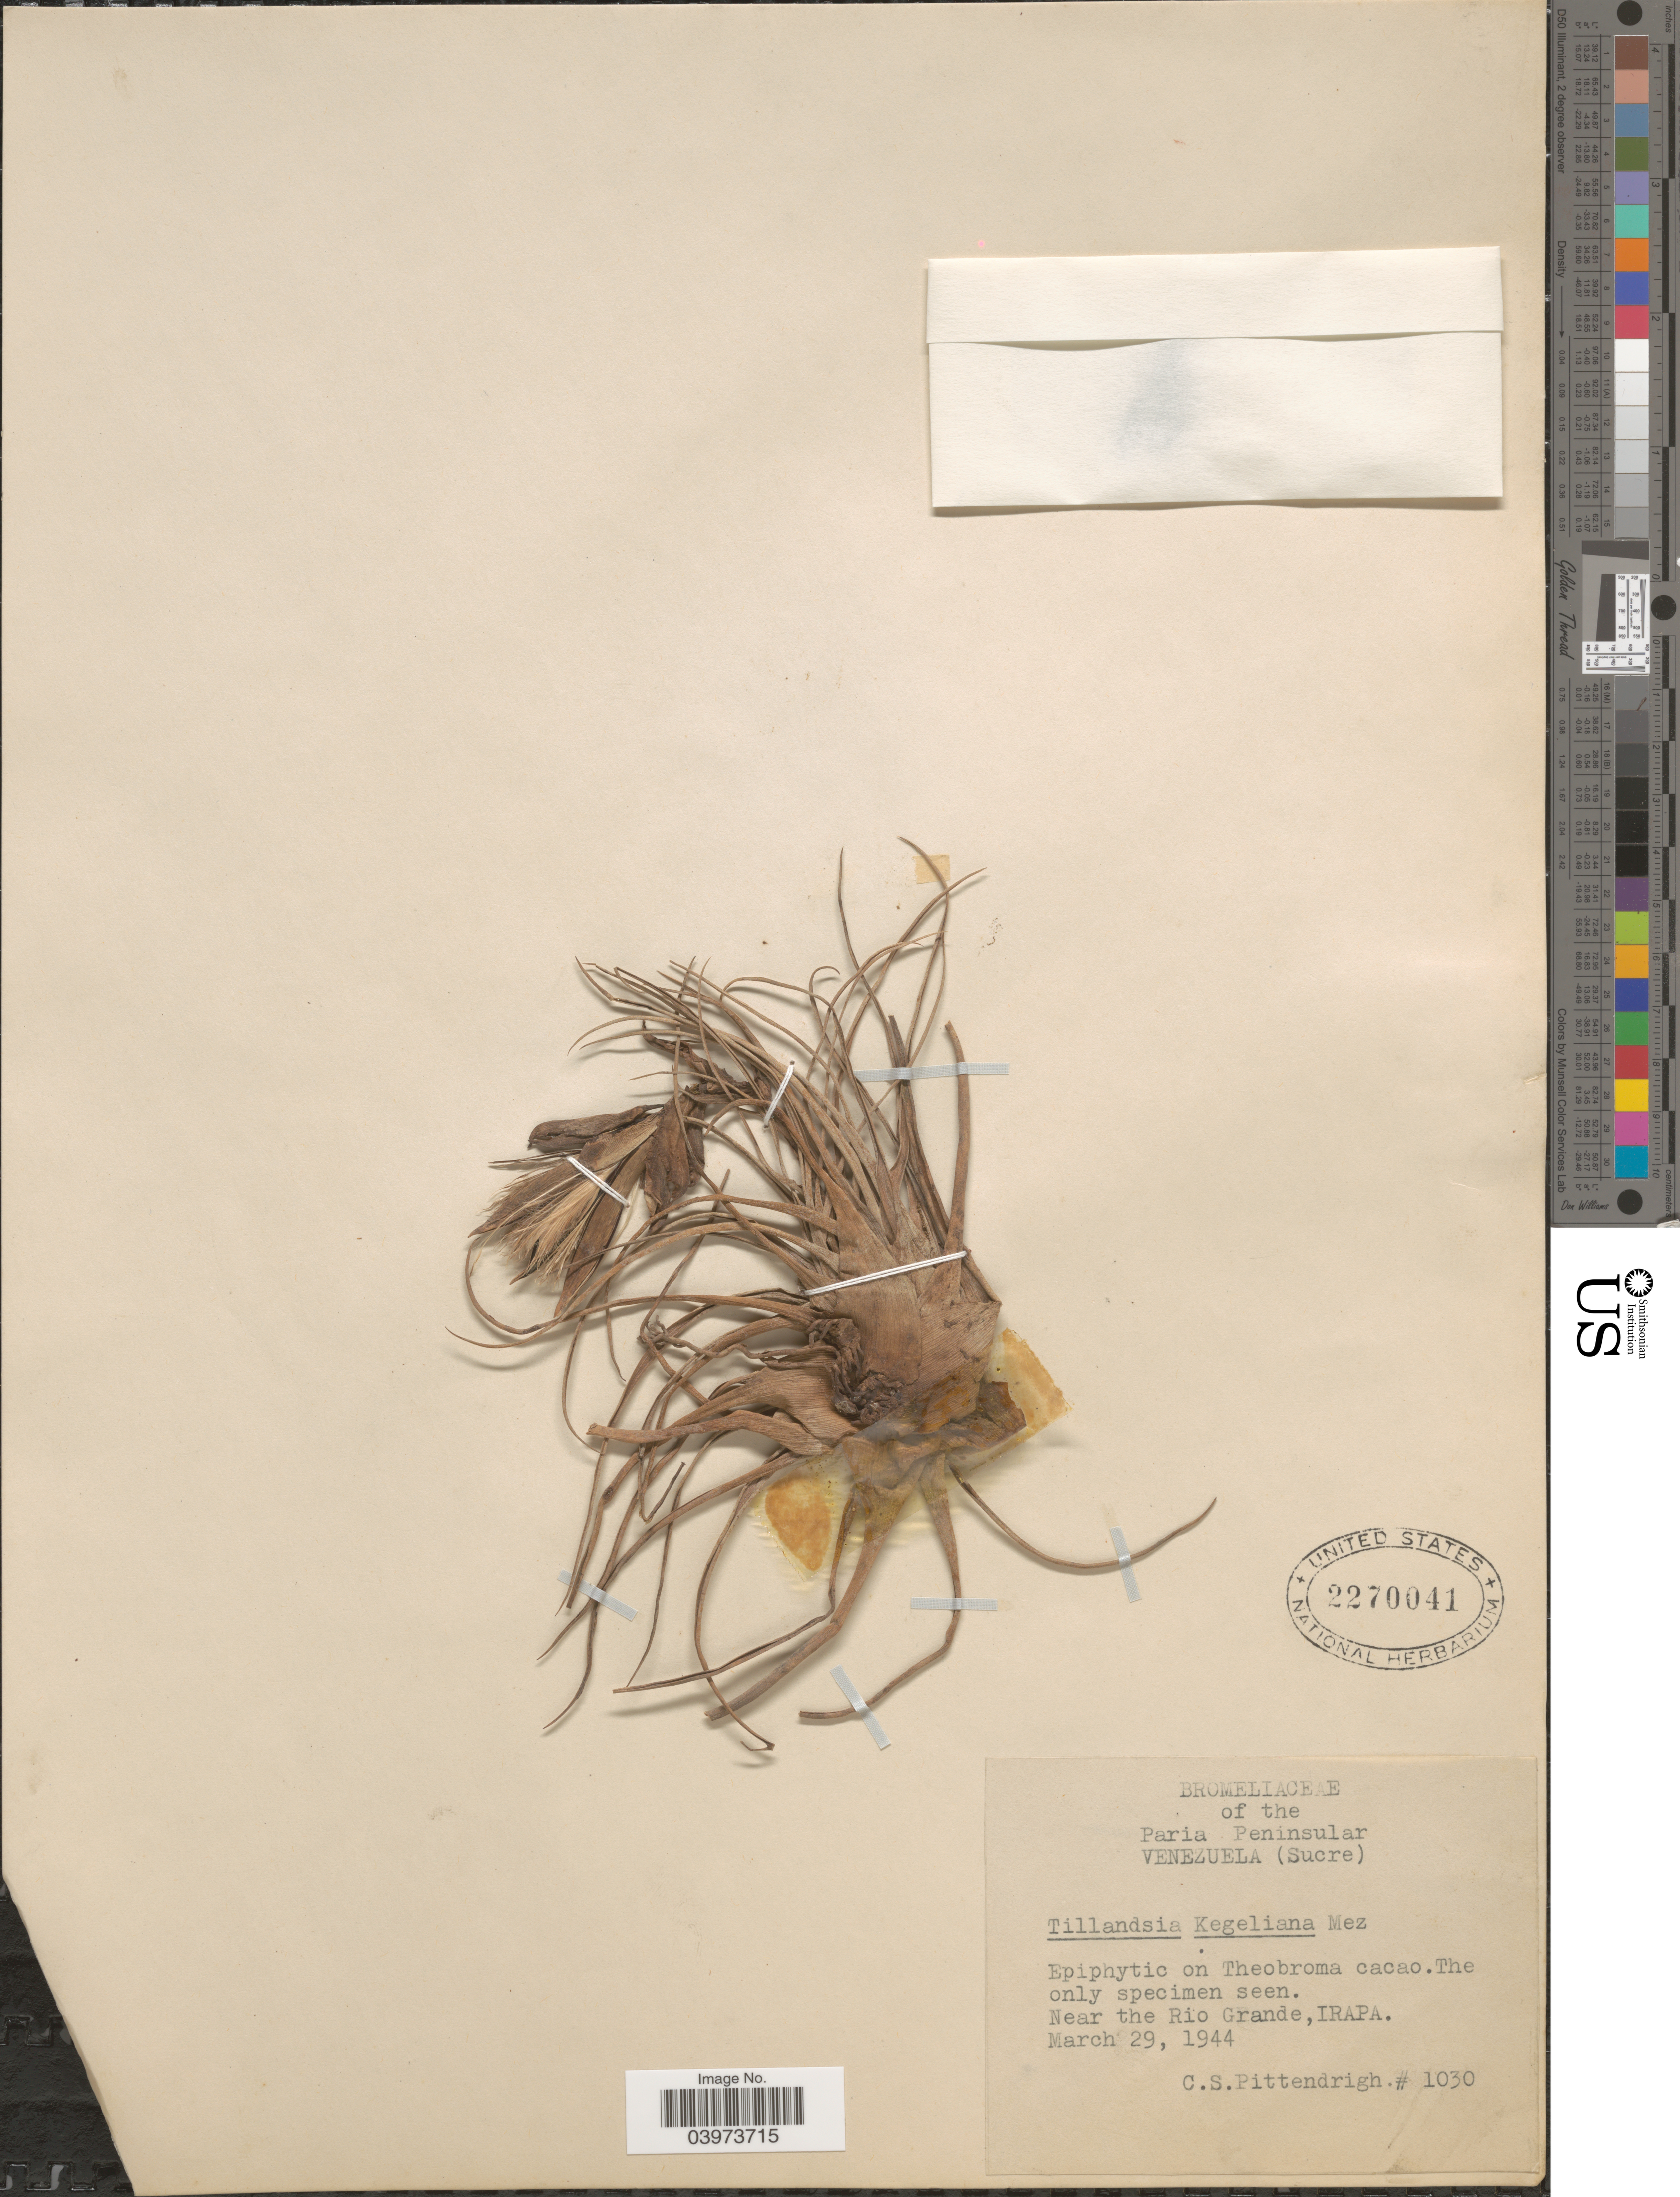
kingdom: Plantae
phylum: Tracheophyta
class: Liliopsida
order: Poales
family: Bromeliaceae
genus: Tillandsia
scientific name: Tillandsia kegeliana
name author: Mez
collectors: C. Pittendrigh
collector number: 1030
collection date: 1944-03-29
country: Colombia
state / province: Sucre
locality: The Paria Peninsular. Near the Rio Grande, Irapa.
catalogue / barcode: US 2270041